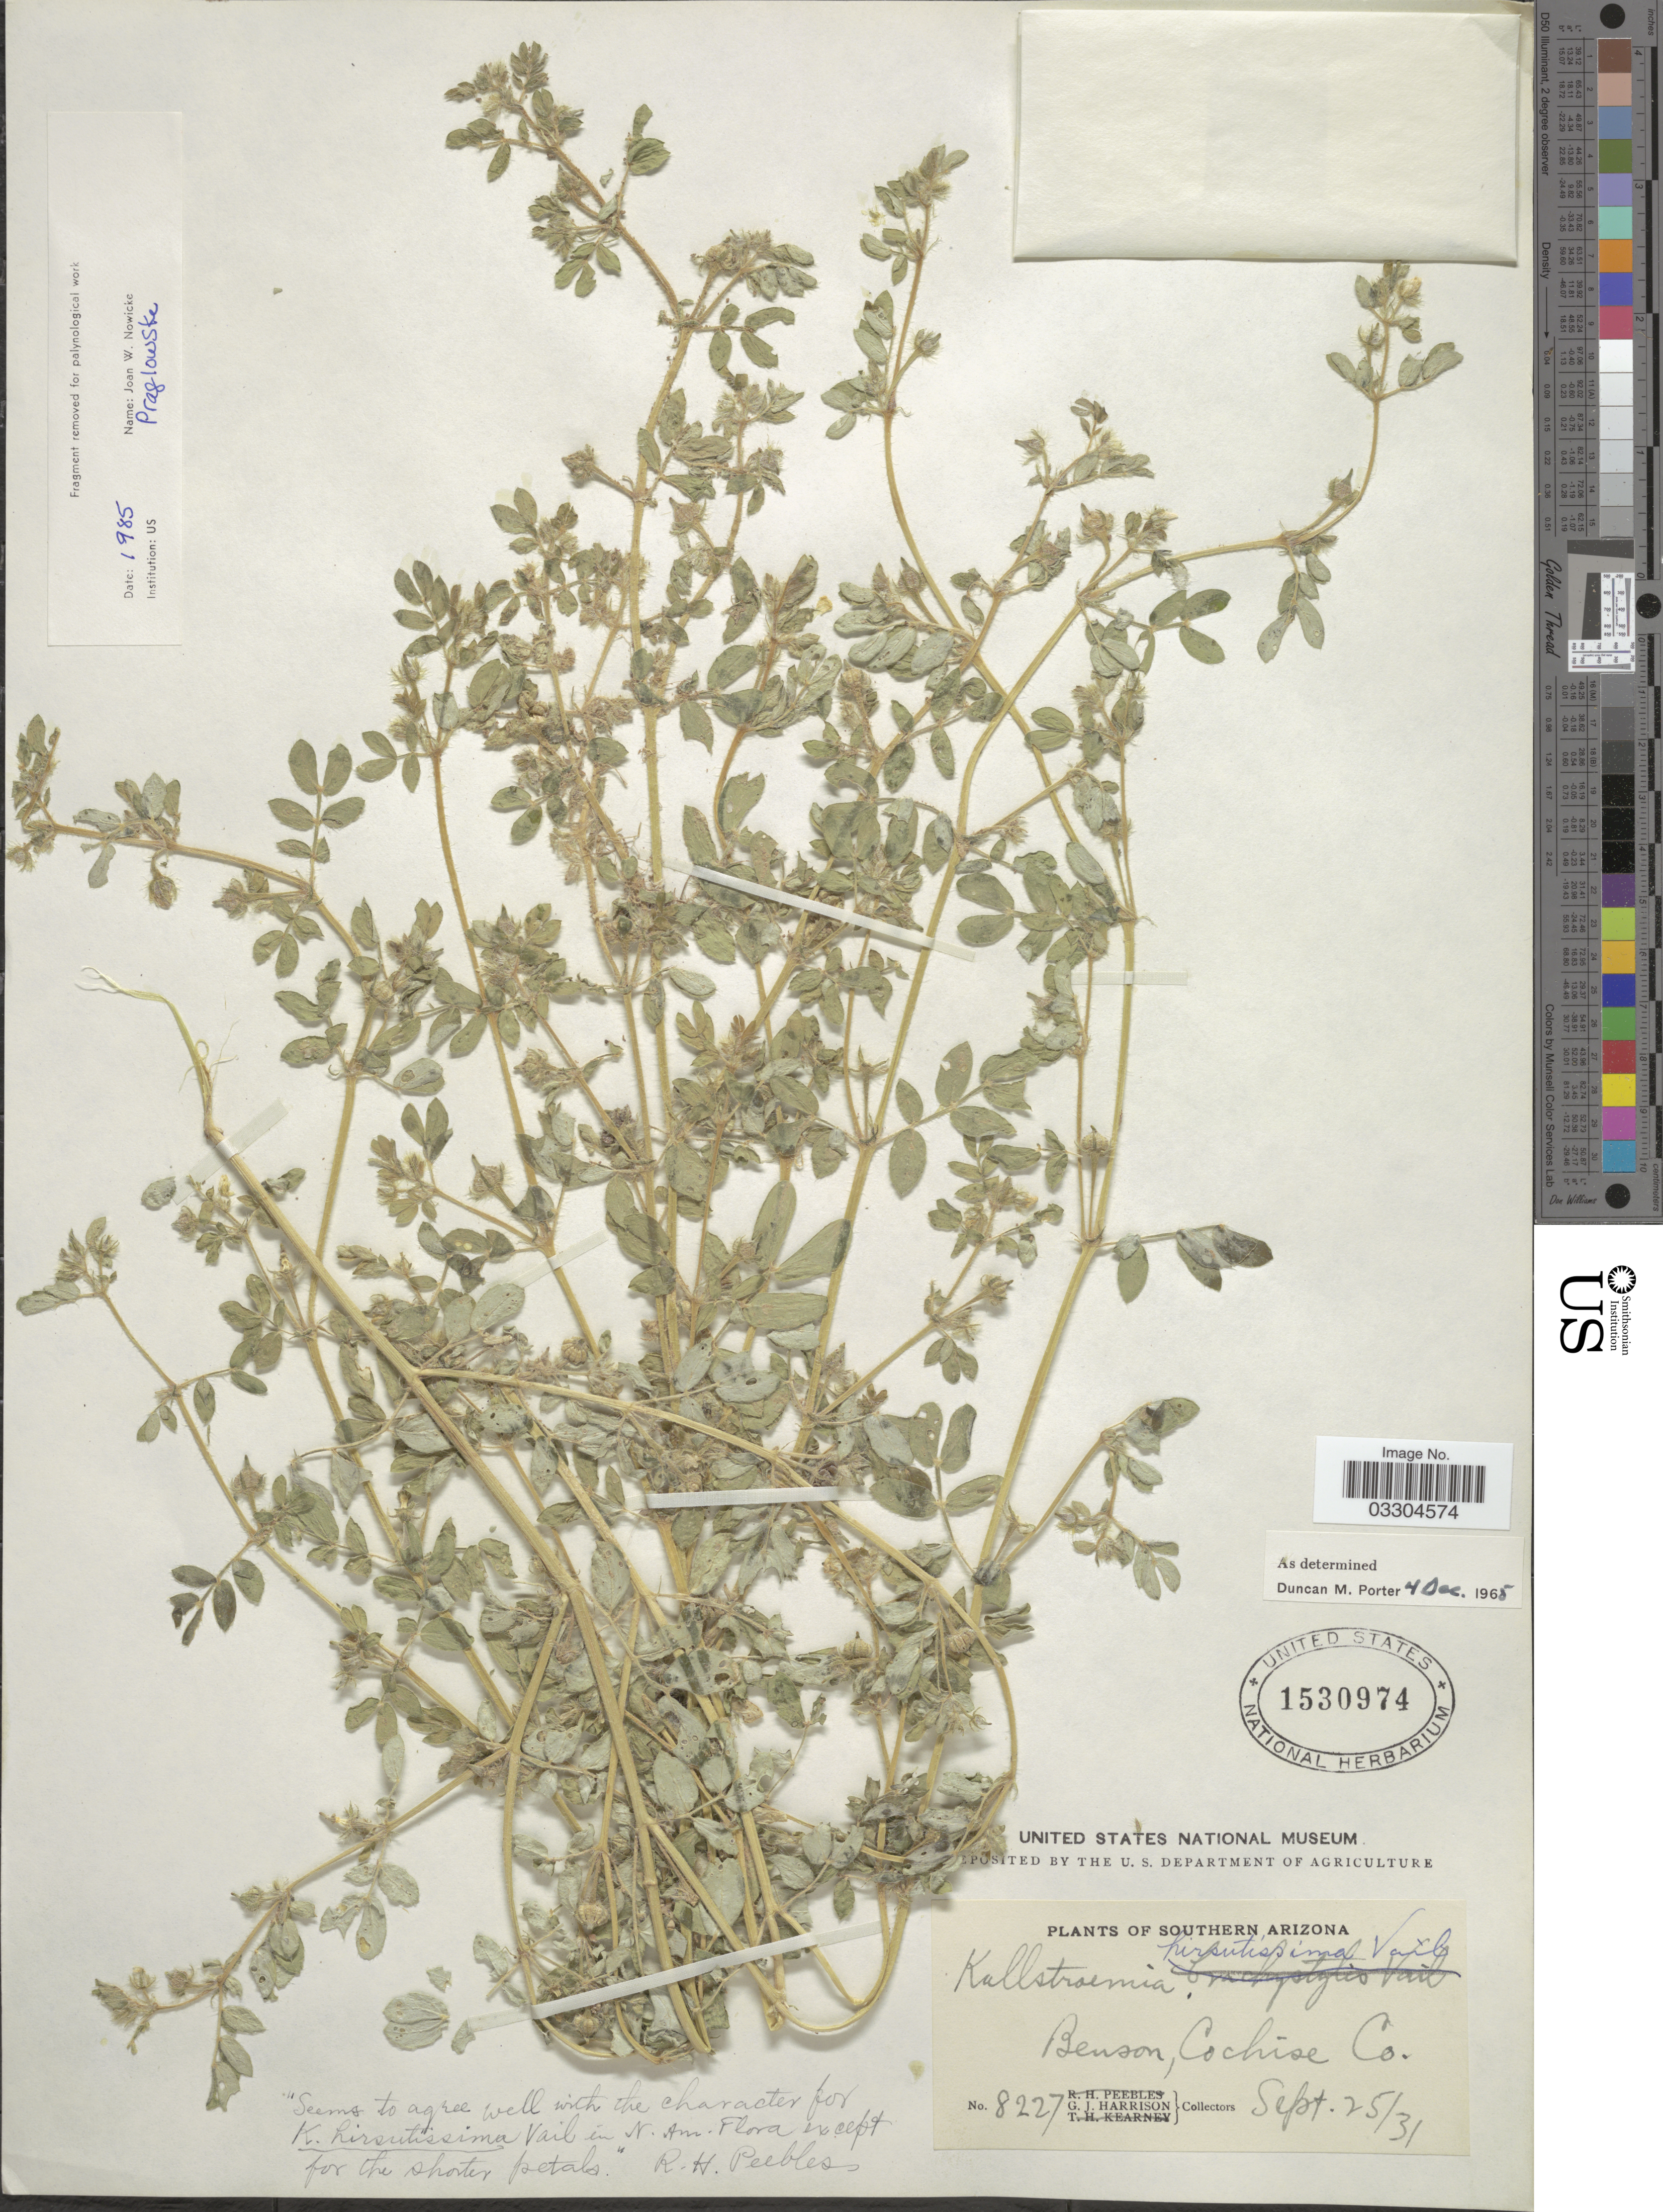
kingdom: Plantae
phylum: Tracheophyta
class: Magnoliopsida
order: Zygophyllales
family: Zygophyllaceae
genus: Kallstroemia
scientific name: Kallstroemia hirsutissima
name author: Vail in Small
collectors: G. J. Harrison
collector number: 8227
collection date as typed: Transcribed d/m/y: 25/9/31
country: United States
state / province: Arizona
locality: Southern Arizona. Benson, Cochise Co.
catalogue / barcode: US 1530974